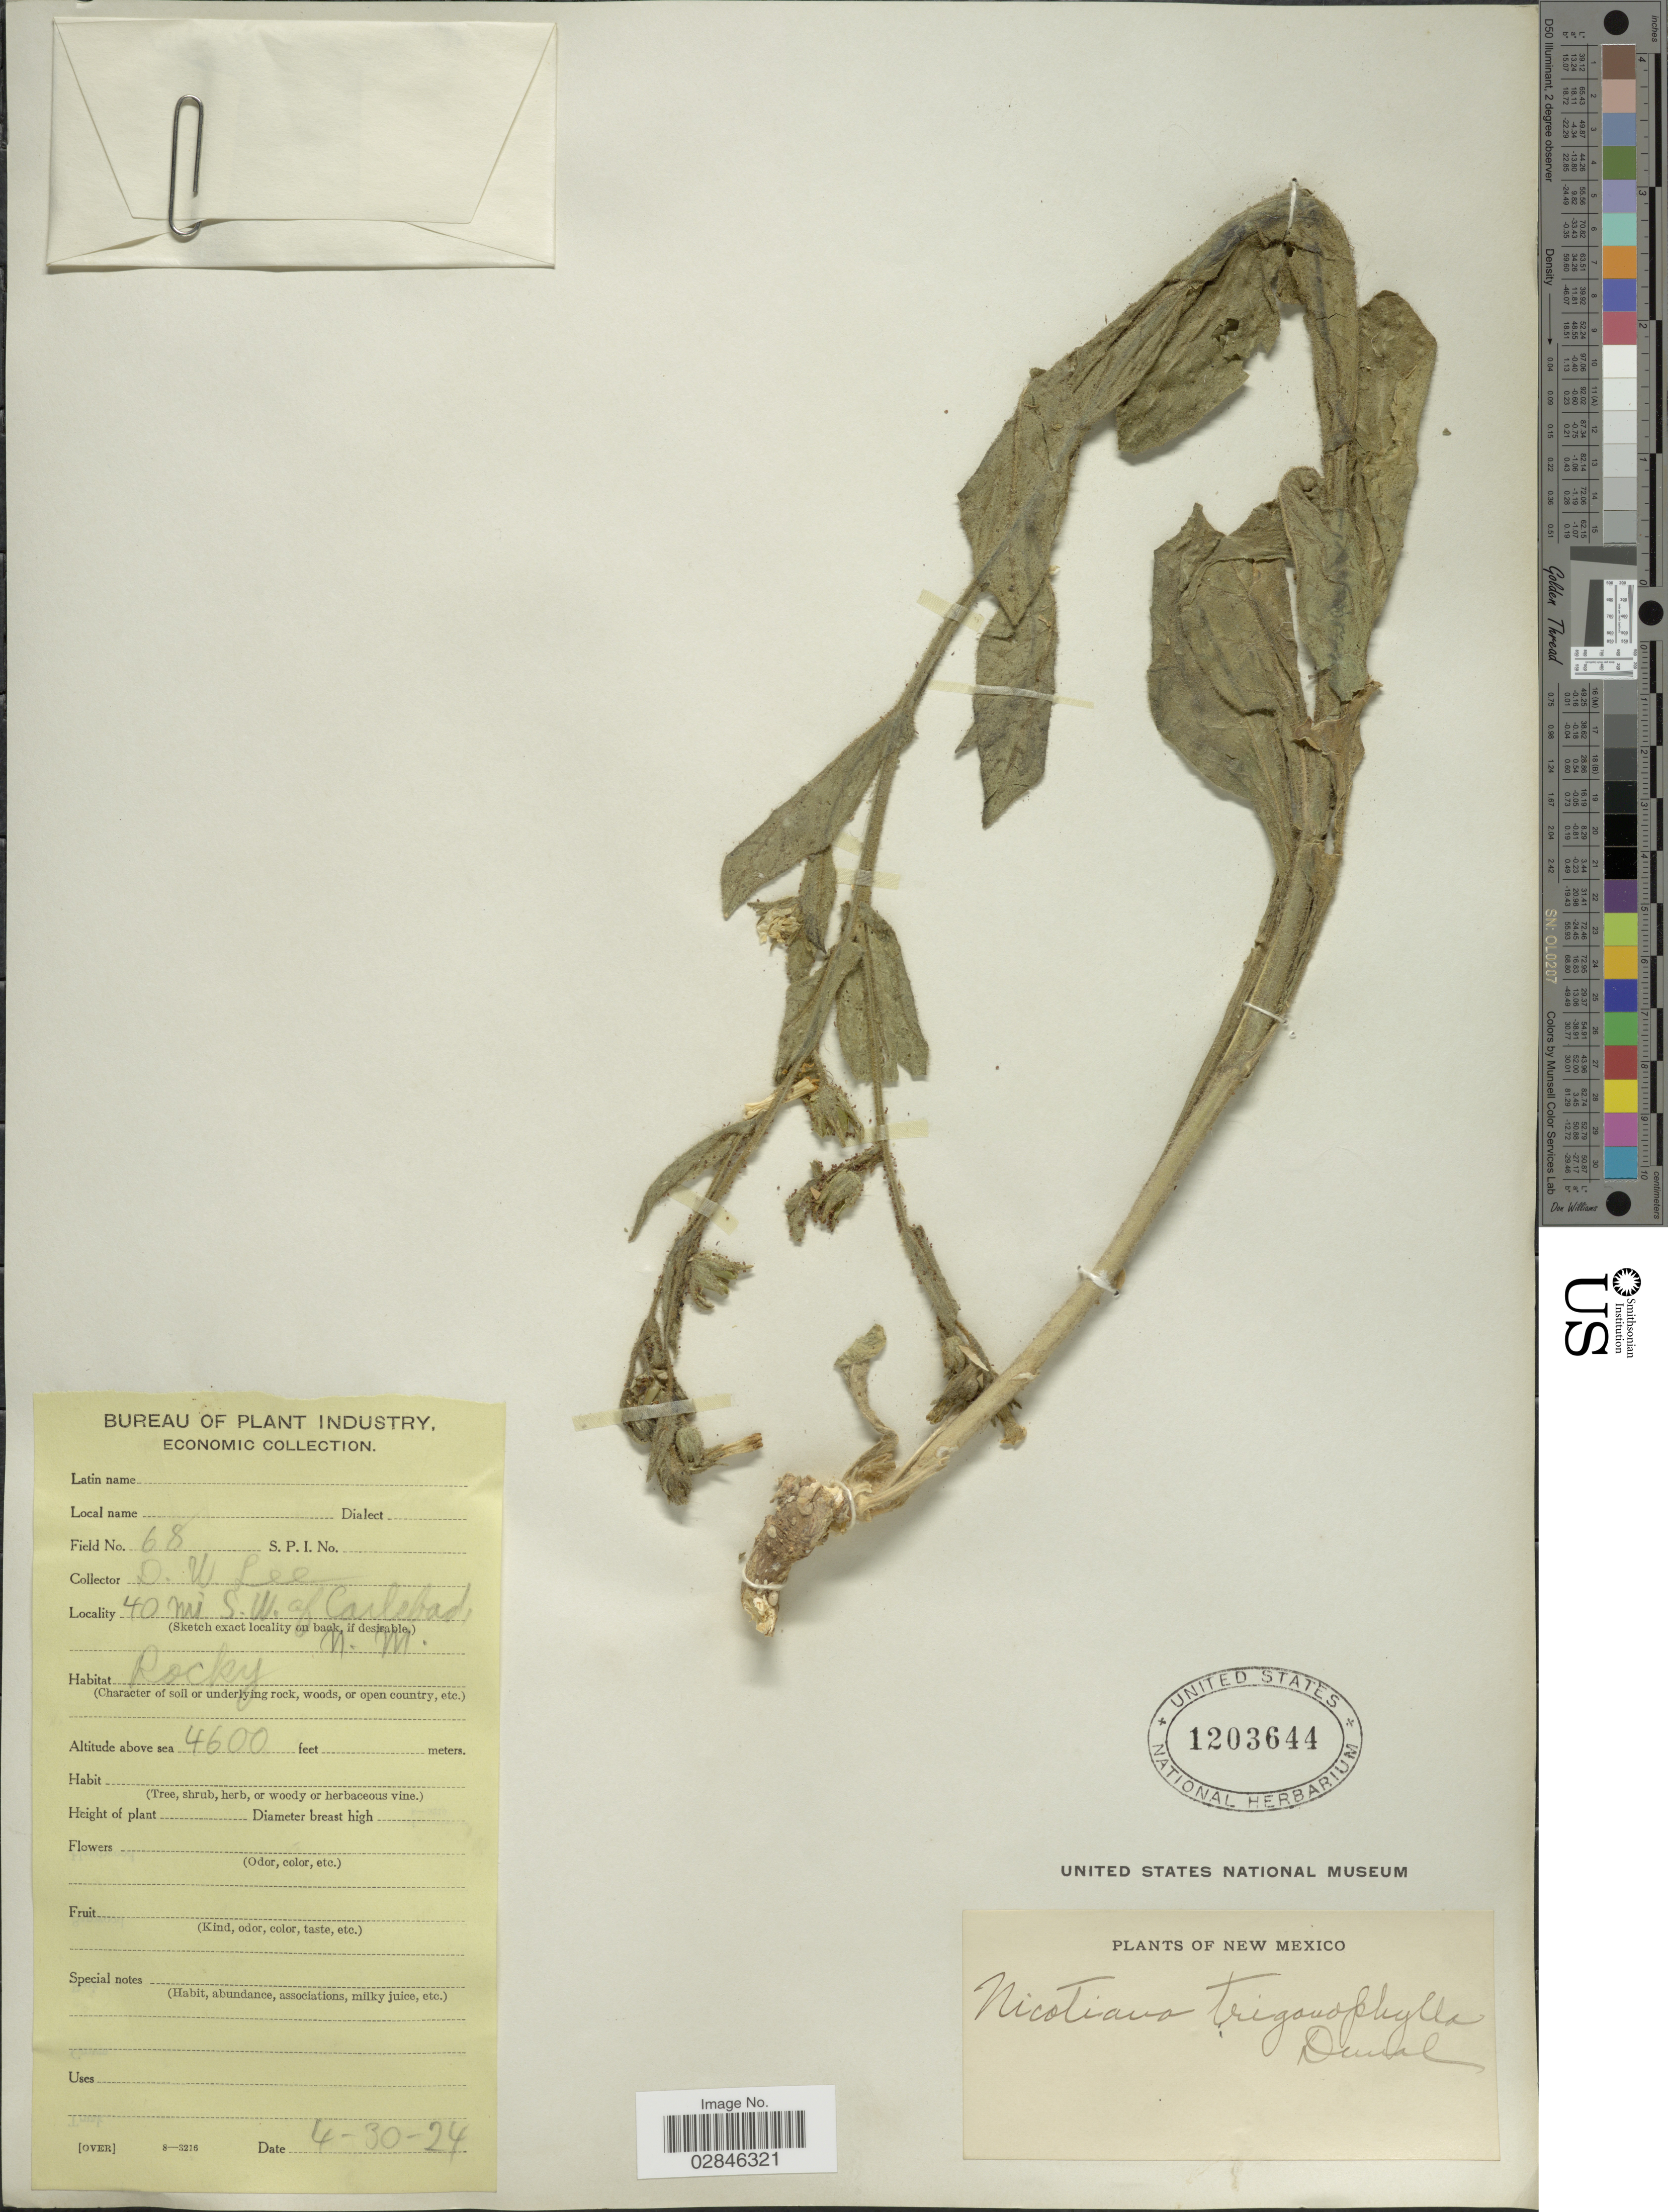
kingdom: Plantae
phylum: Tracheophyta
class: Magnoliopsida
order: Solanales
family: Solanaceae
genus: Nicotiana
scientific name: Nicotiana trigonophylla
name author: Dunal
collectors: D. Lee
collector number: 68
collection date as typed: Transcribed d/m/y: 30/4/24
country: United States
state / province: New Mexico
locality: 40 mi S. W. of Carlsbad, N. M.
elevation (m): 1402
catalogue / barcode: US 1203644